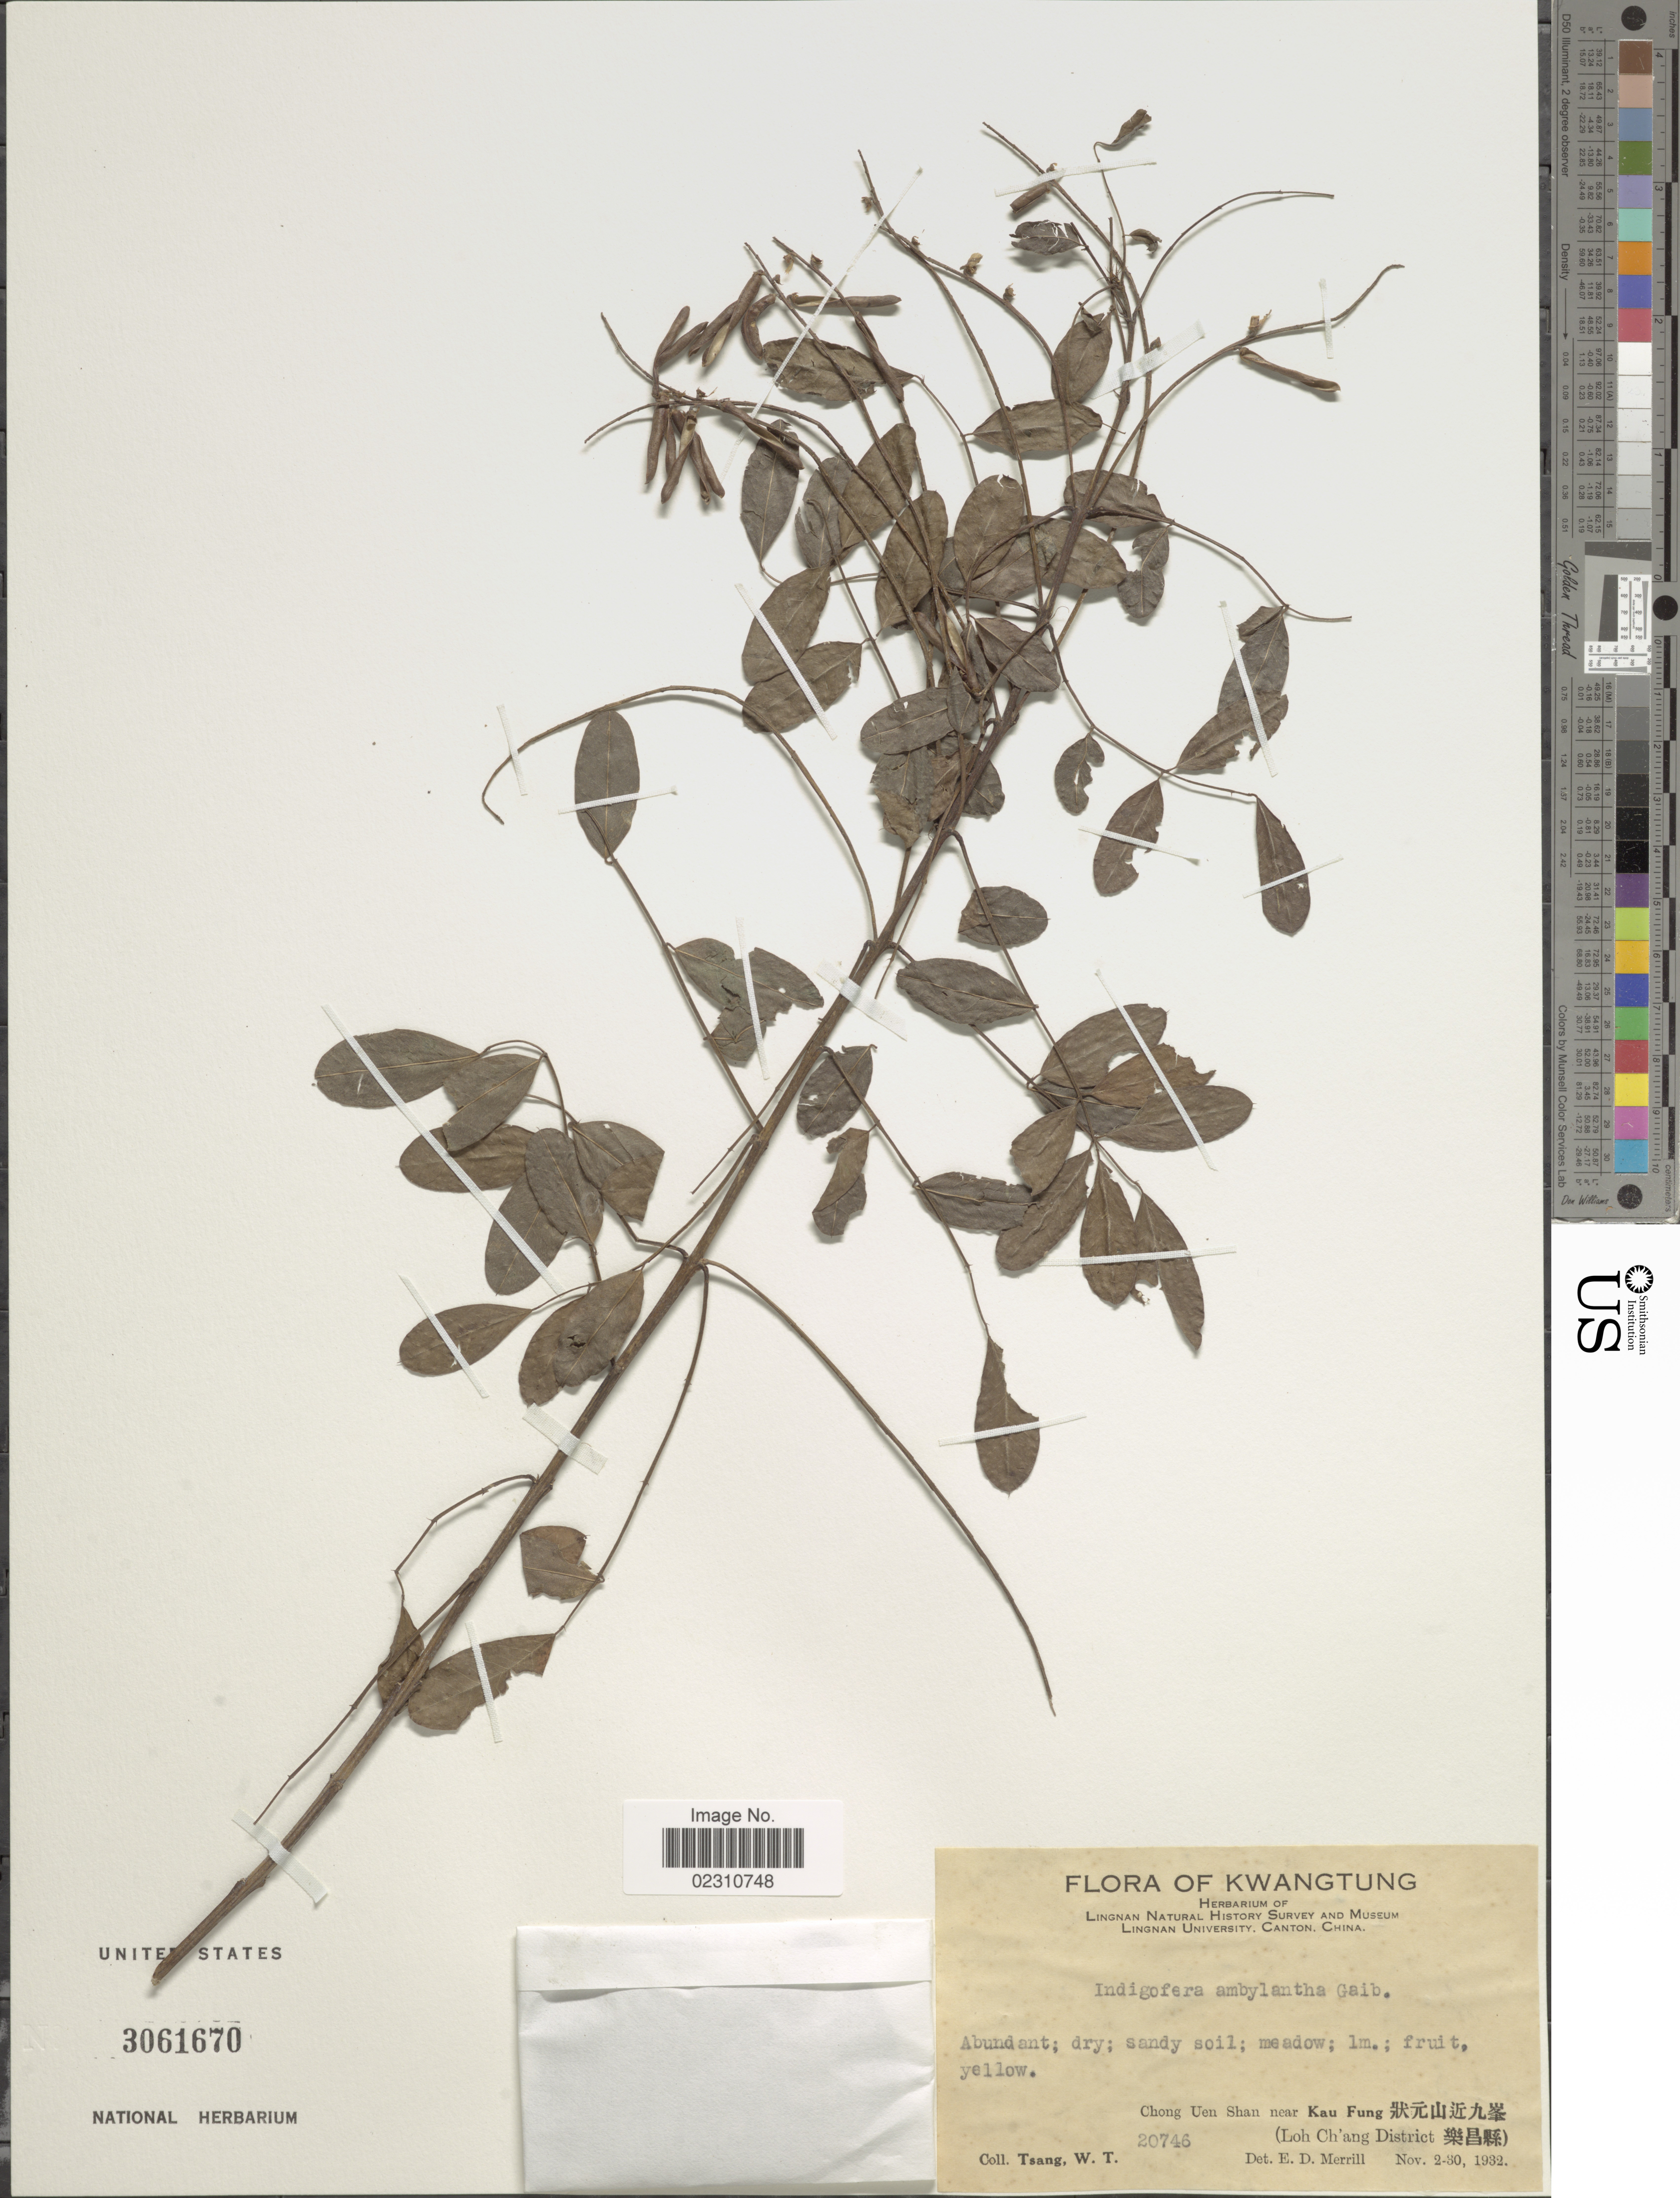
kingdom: Plantae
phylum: Tracheophyta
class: Magnoliopsida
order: Fabales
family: Fabaceae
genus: Indigofera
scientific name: Indigofera amblyantha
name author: Craib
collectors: W. T. Tsang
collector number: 20746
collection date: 1932-11-02/1932-11-30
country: China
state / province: Guangdong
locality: Kwatung,Chong Uen Shan near Kao Fung (Loh Ch'ang District).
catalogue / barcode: US 3061670